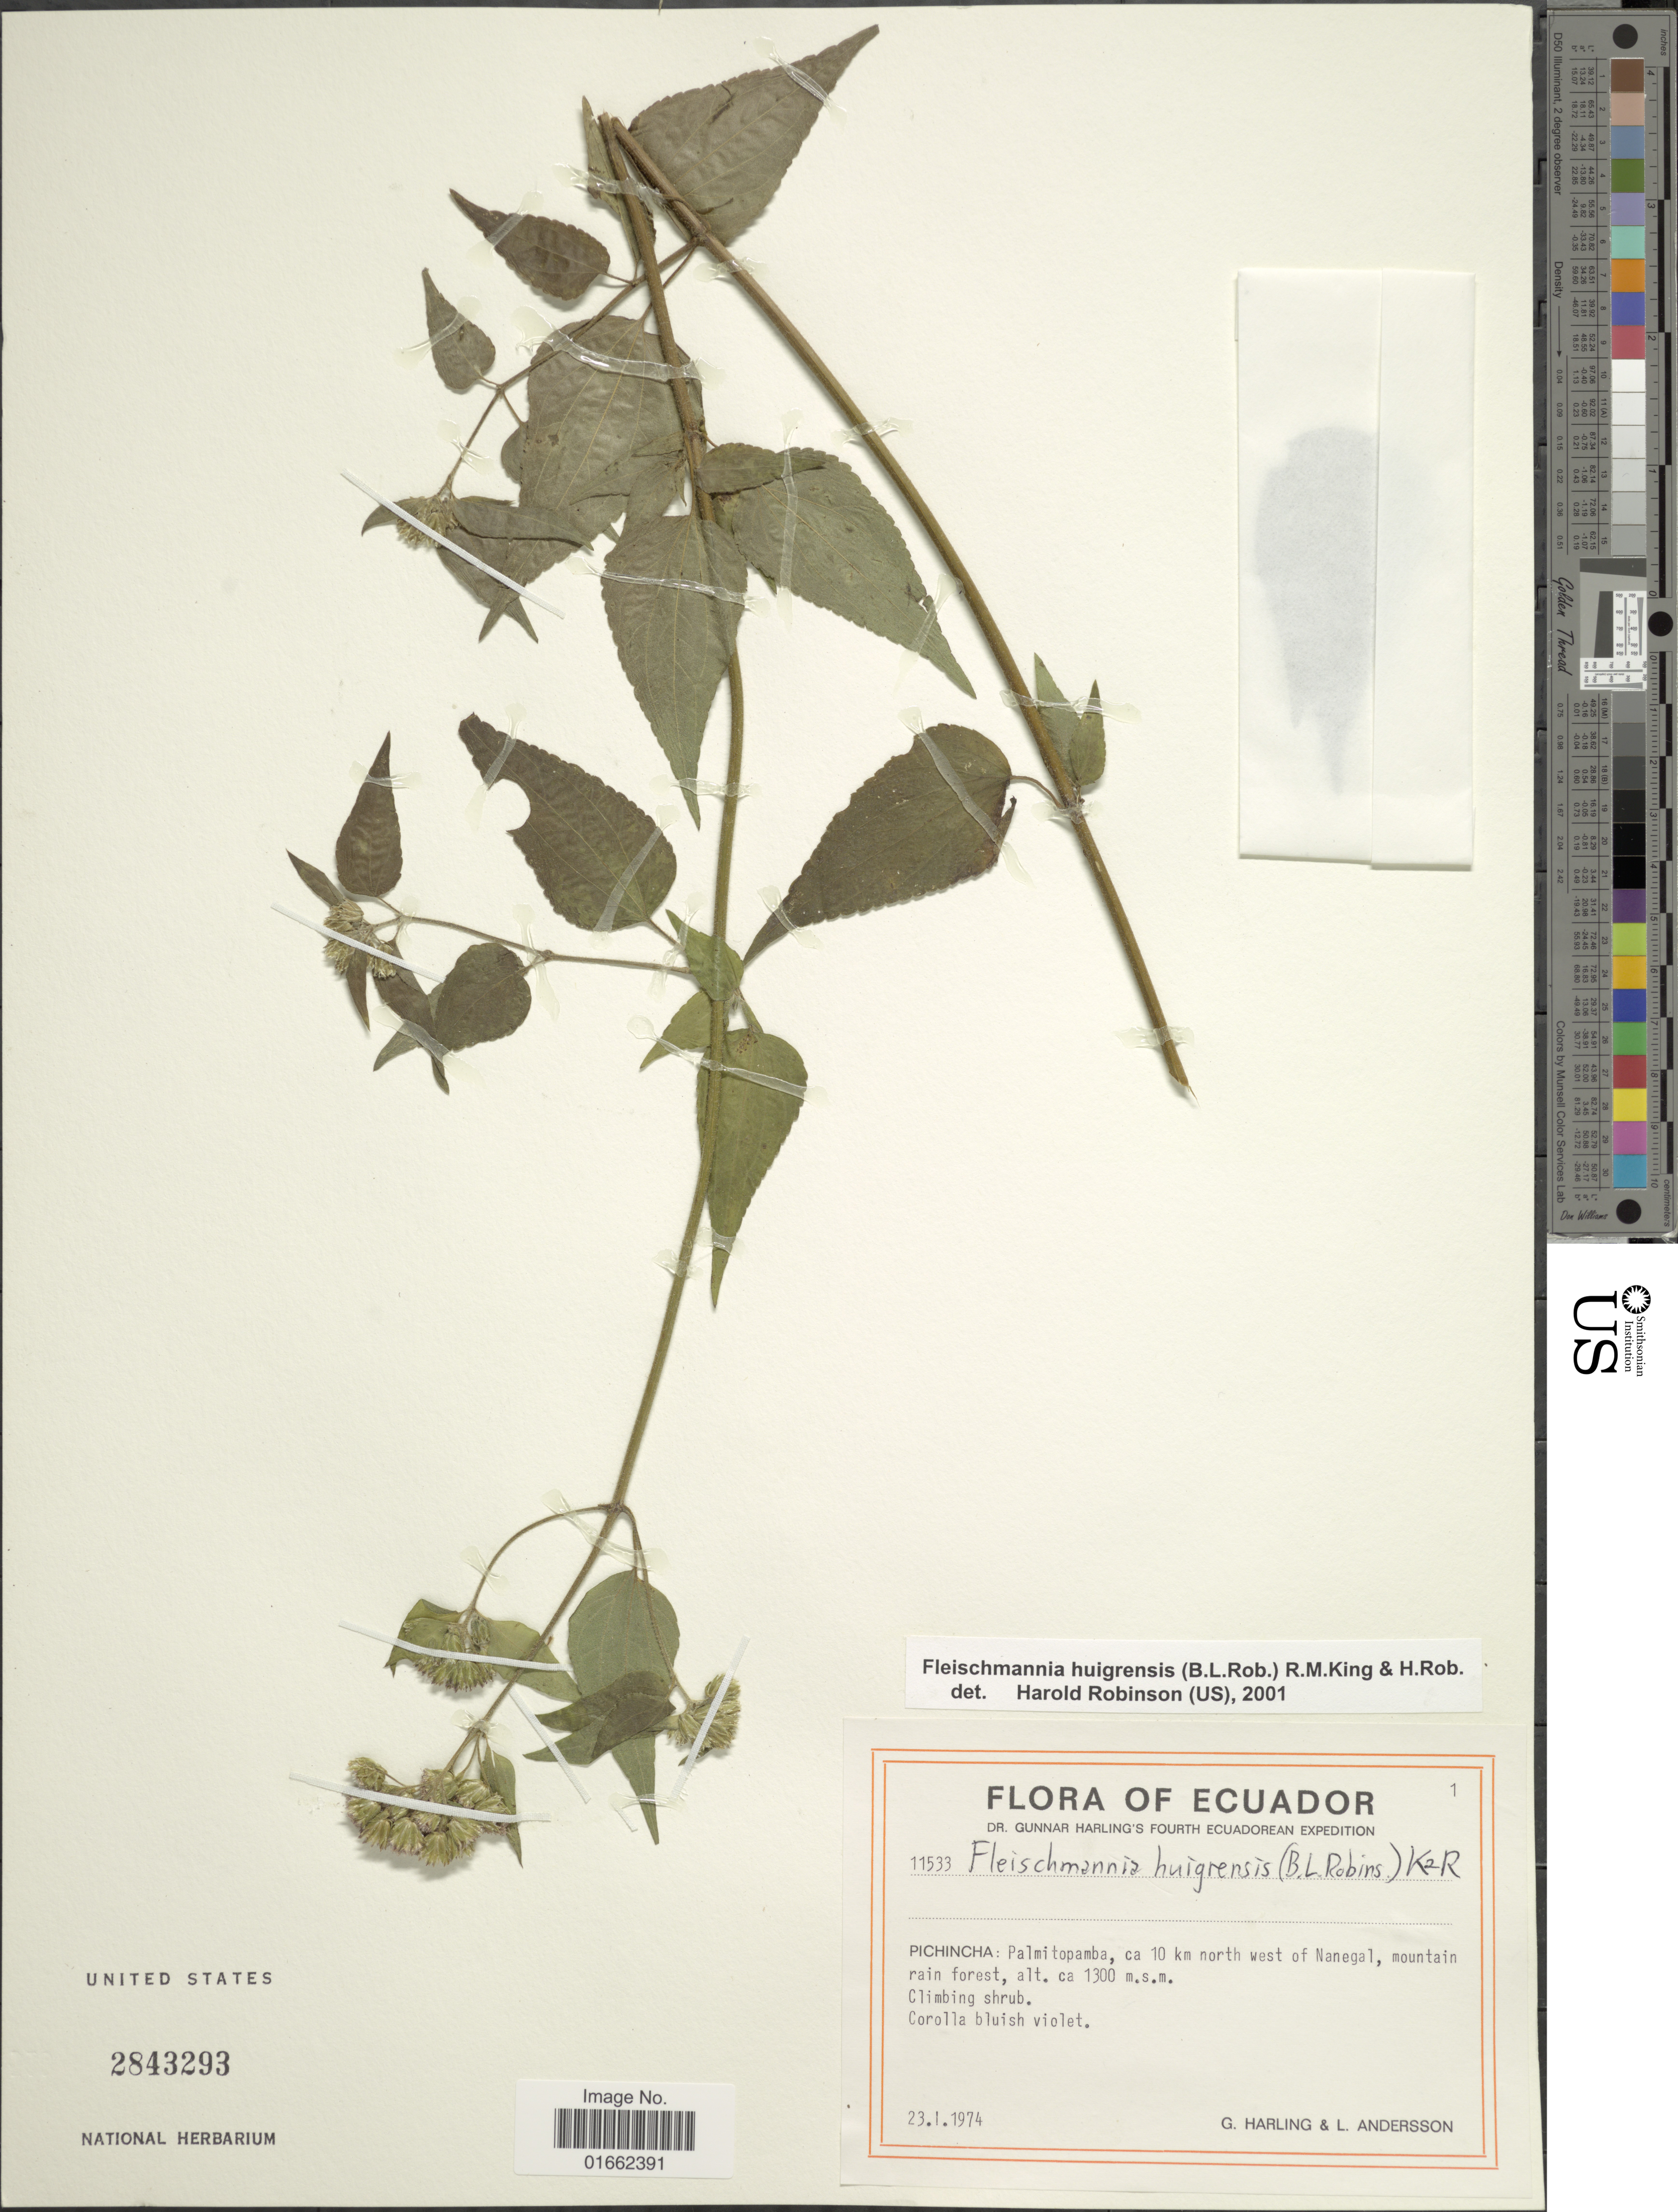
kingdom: Plantae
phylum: Tracheophyta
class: Magnoliopsida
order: Asterales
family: Asteraceae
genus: Fleischmannia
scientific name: Fleischmannia obscurifolia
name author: (Hieron.) R.M. King & H. Rob.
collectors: G. Harling & L. Andersson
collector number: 11533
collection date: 1974-01-23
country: Ecuador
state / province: Pichincha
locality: Pichincha: Palmitopamba, ca 10 km north west of Nanegal, mountain rain forest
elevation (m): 1300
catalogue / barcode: US 2843293